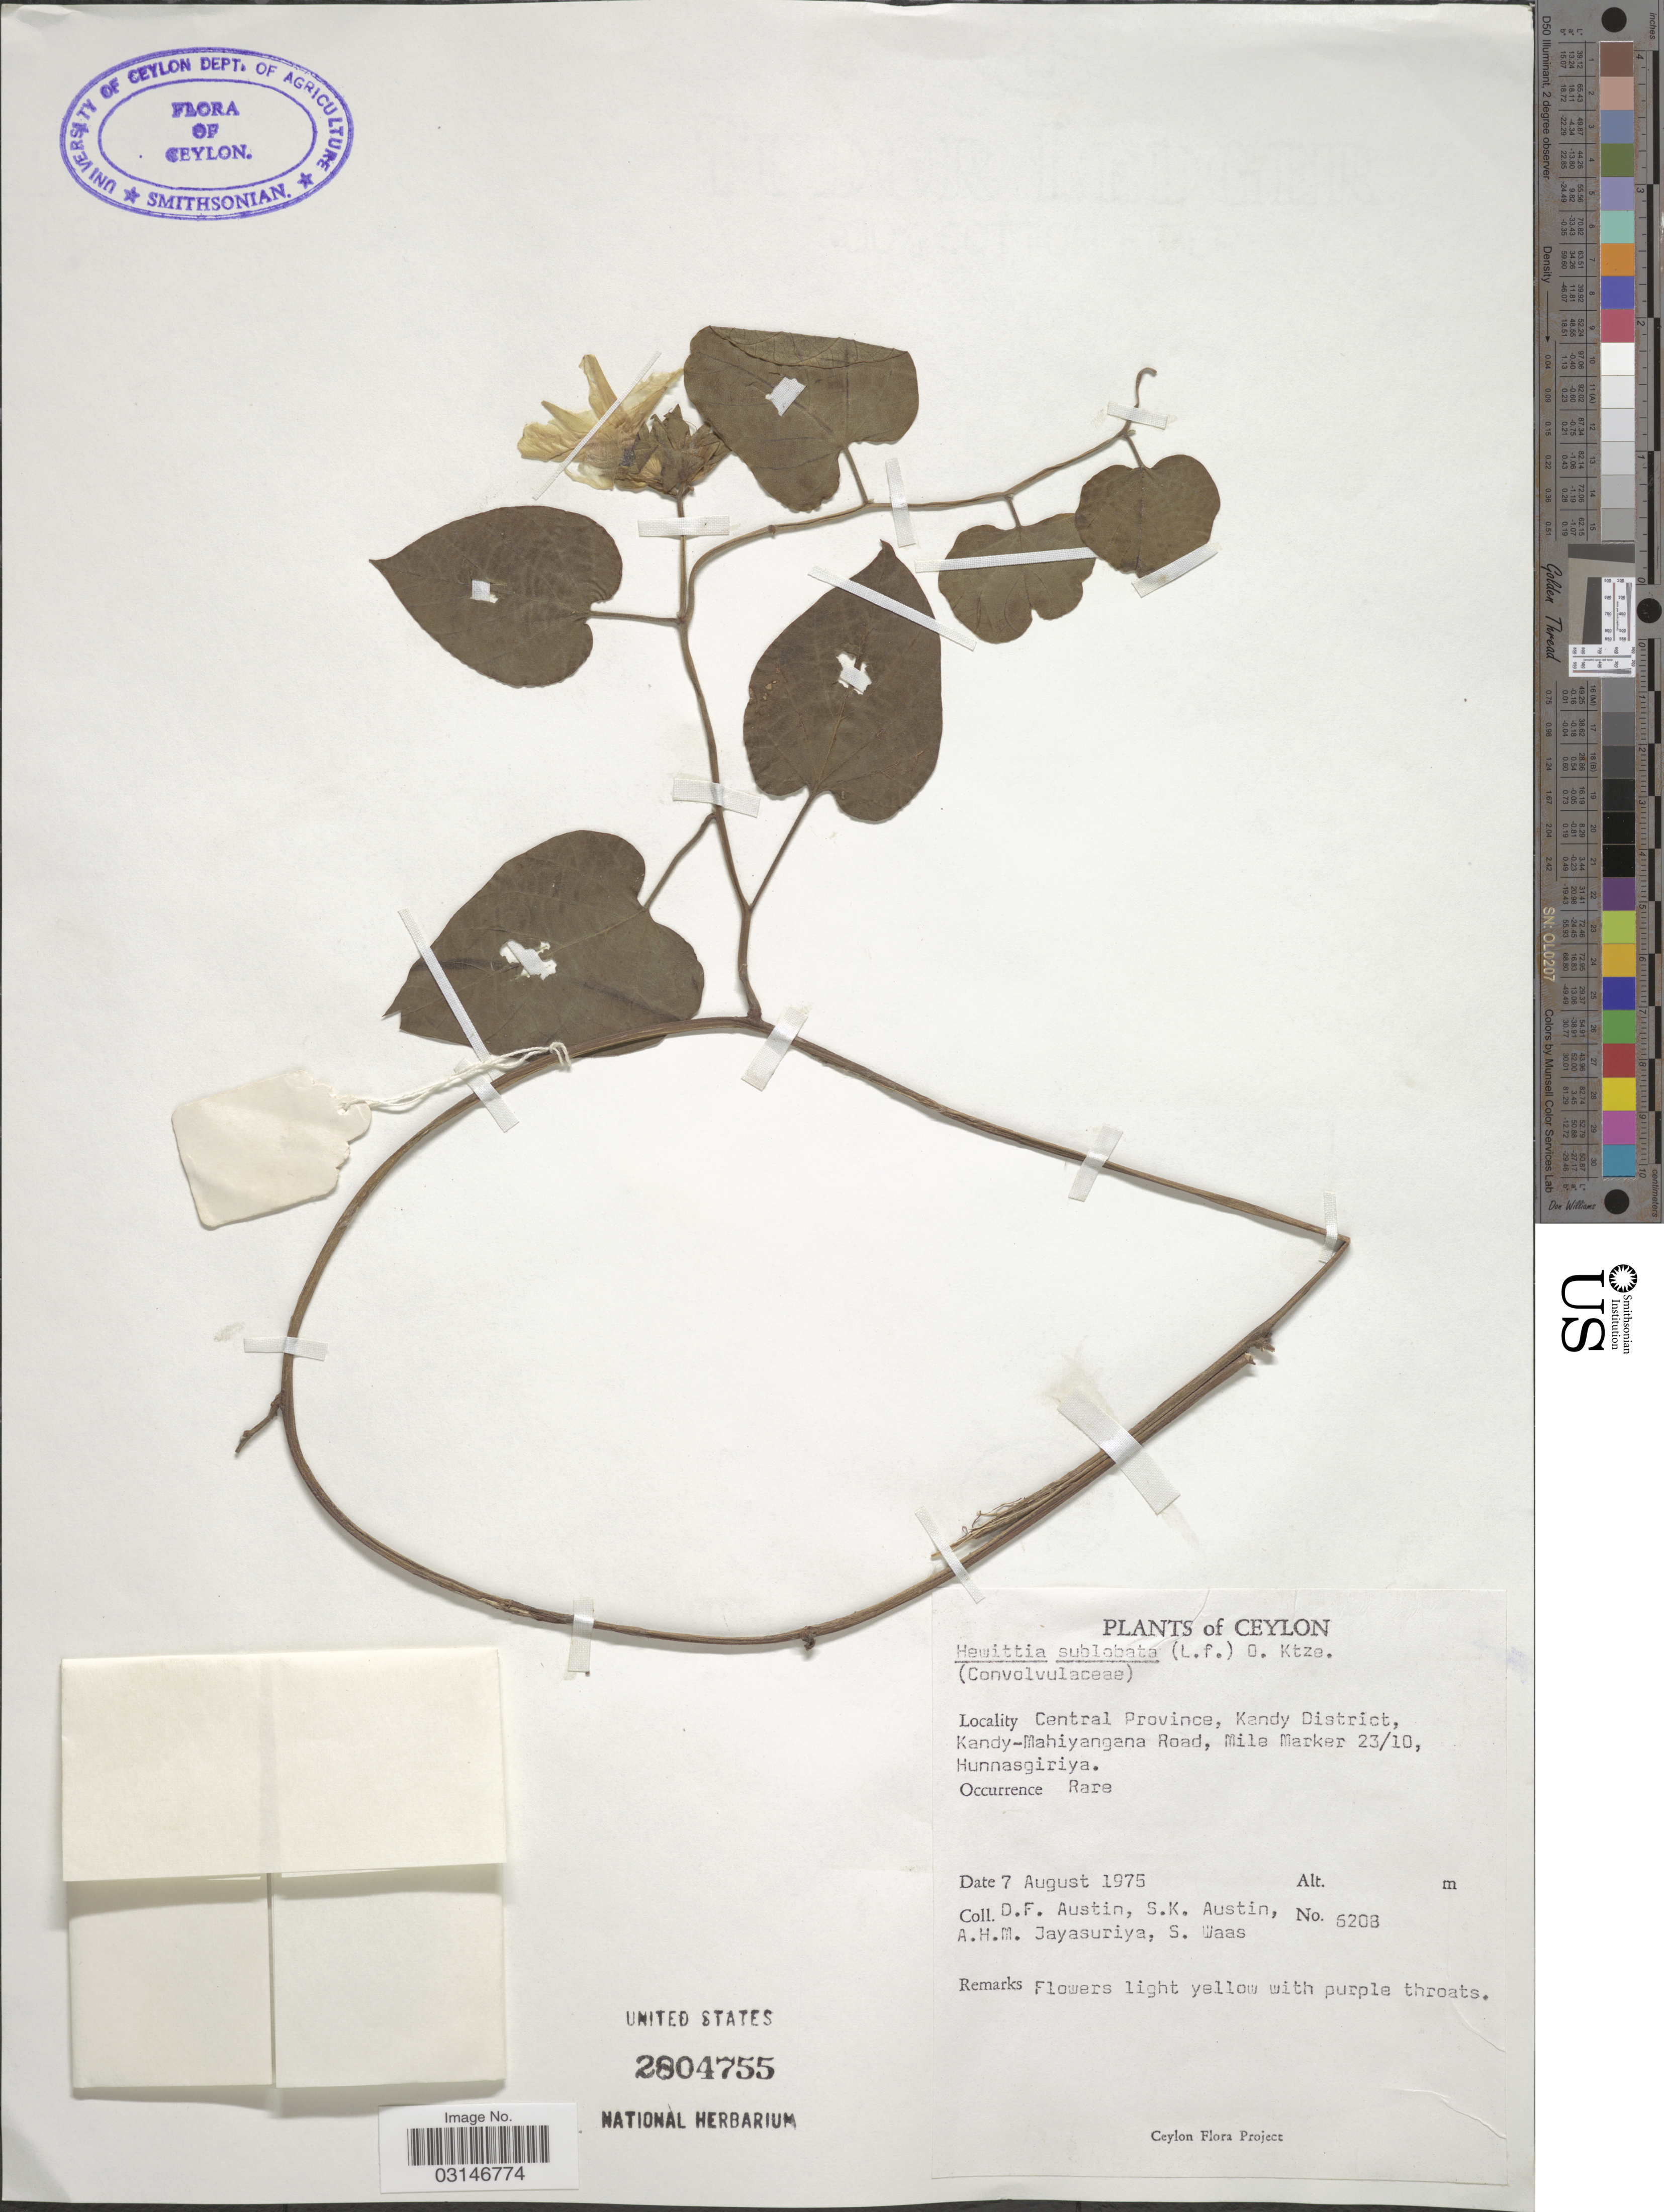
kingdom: Plantae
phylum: Tracheophyta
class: Magnoliopsida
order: Solanales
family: Convolvulaceae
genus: Hewittia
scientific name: Hewittia sublobata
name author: (L. f.) Kuntze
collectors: D. Austin, S. Austin, A. H. Jayasuriya & S. Waas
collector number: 5208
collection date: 1975-08-07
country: Sri Lanka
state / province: Central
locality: Ceylon, Kandy District, Kandy-Mahiyangana Road, Mile Marker 23/10, Hunnasgiriya.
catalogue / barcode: US 2804755